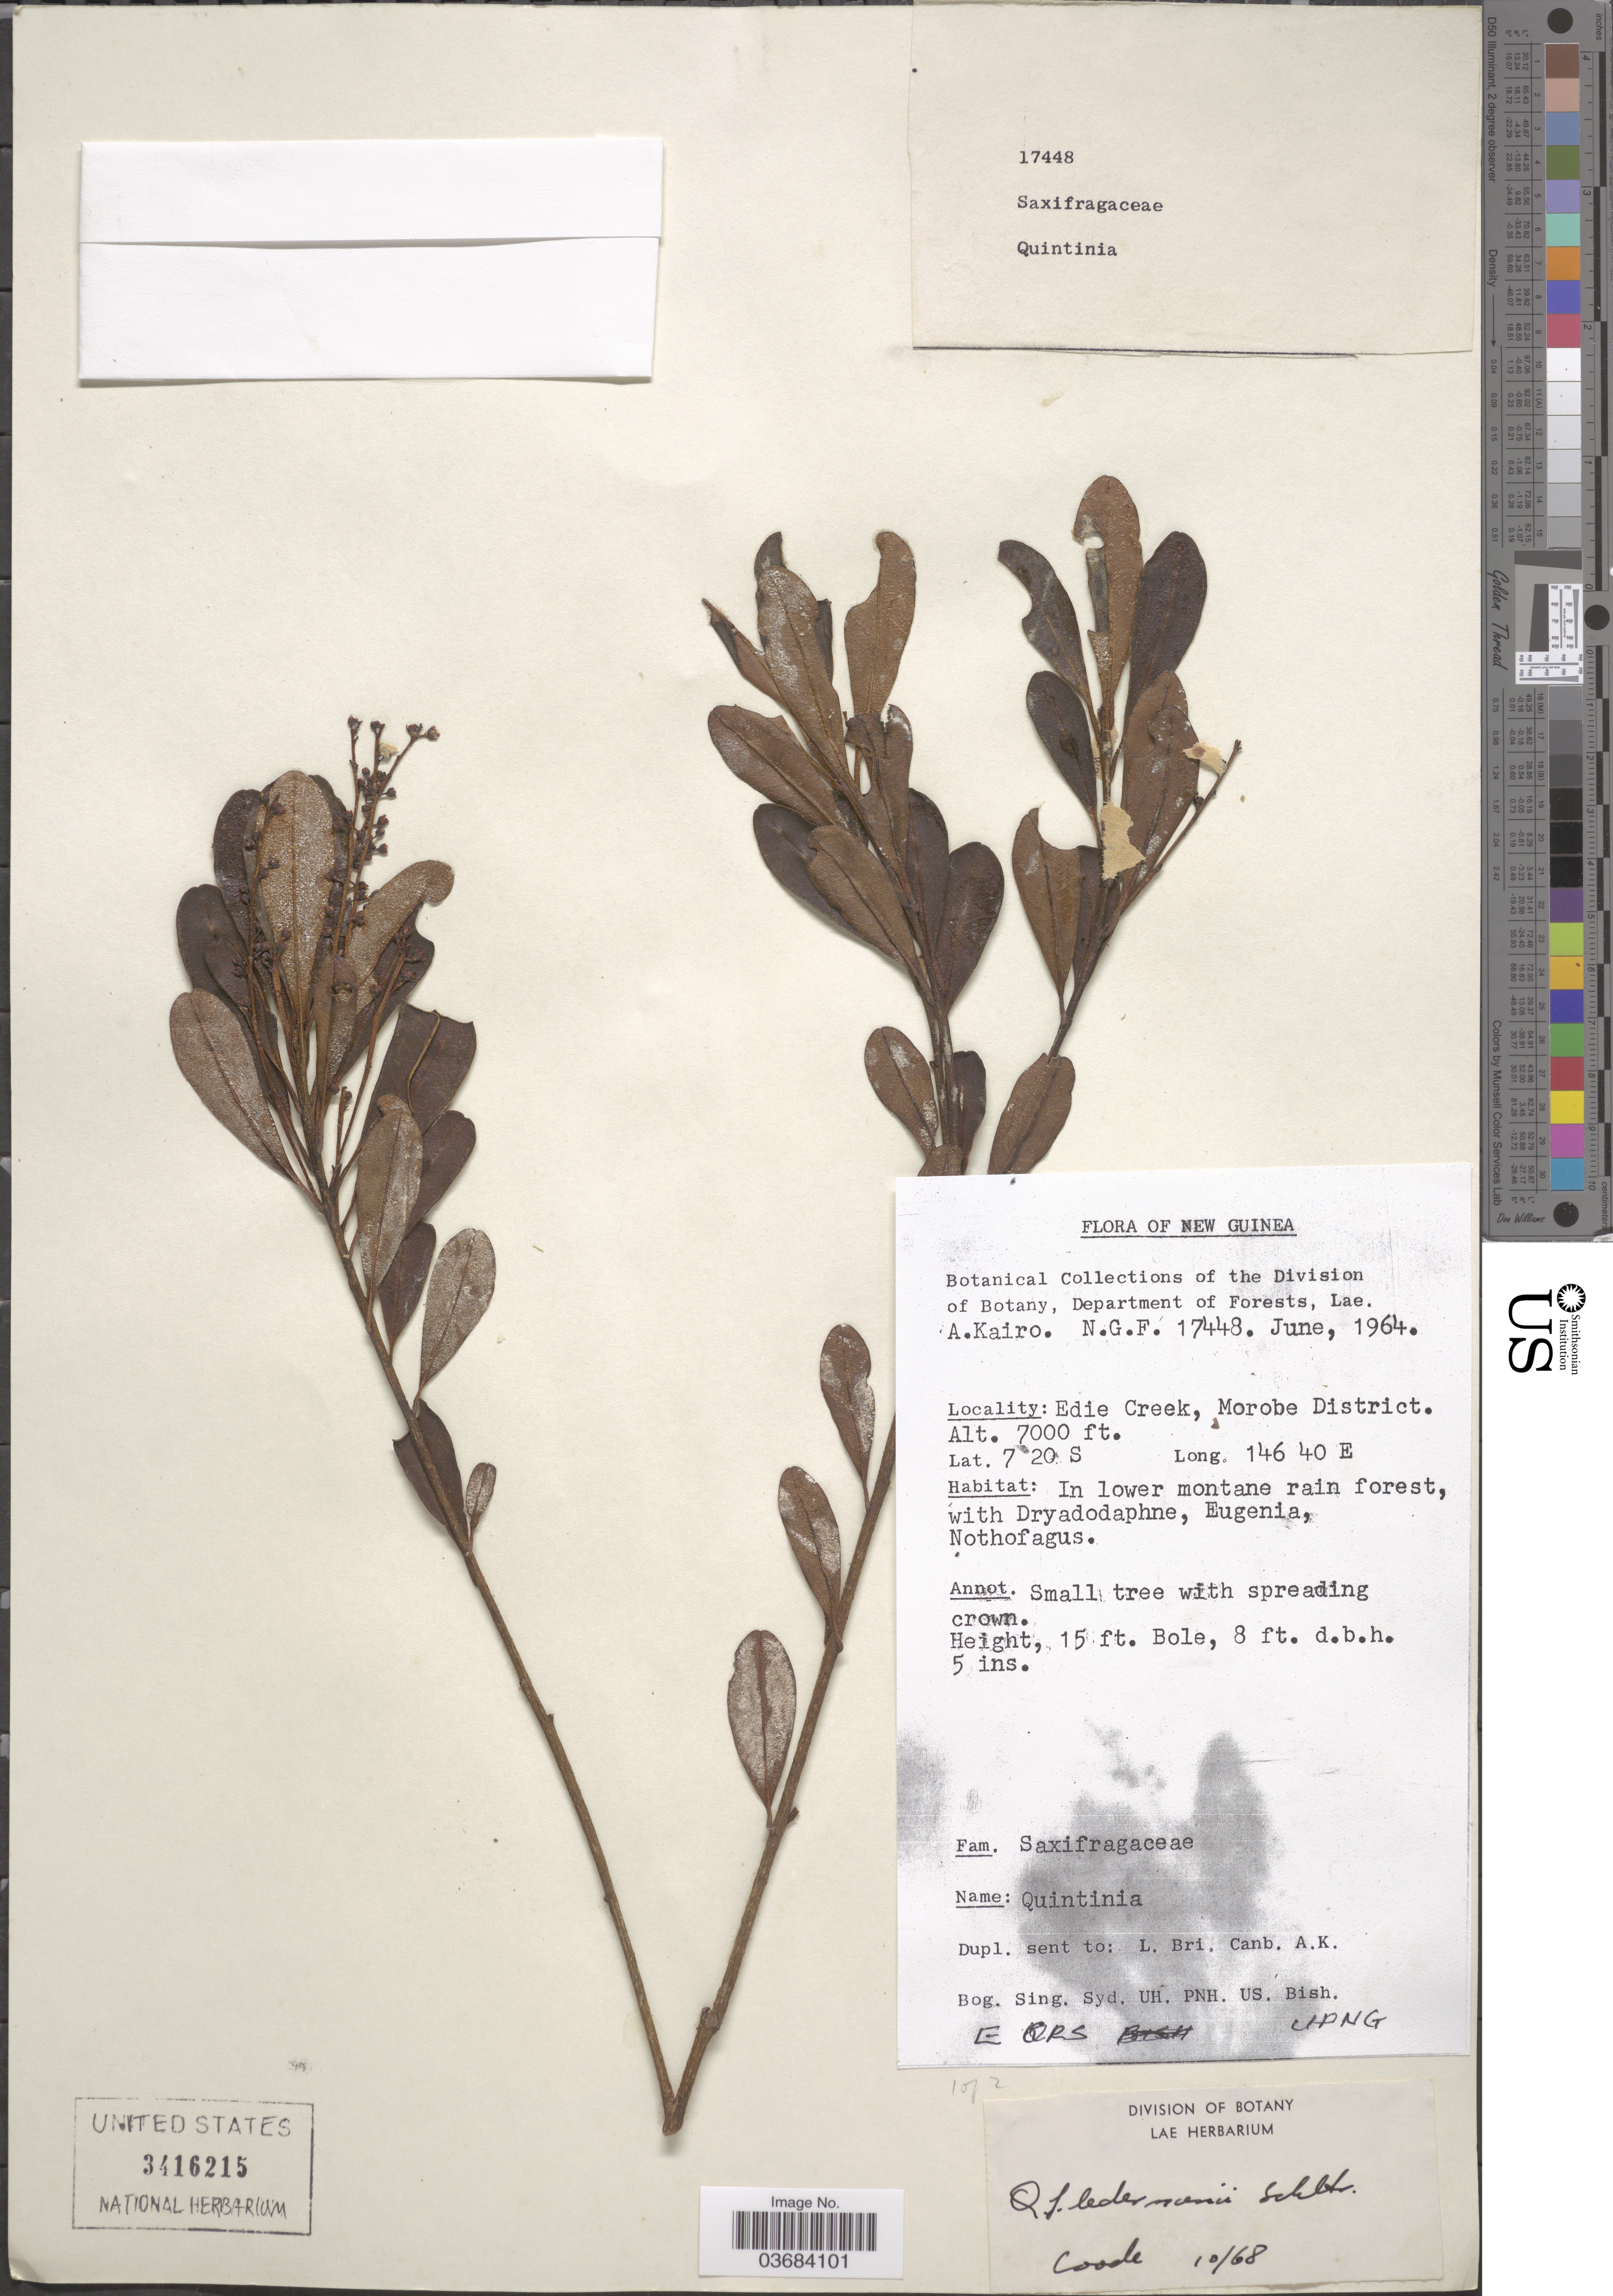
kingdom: Plantae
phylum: Tracheophyta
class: Magnoliopsida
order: Paracryphiales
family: Paracryphiaceae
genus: Quintinia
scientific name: Quintinia ledermannii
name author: Schltr.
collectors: A. Kairo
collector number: N.G.F.17448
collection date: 1964-06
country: Papua New Guinea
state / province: Morobe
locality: New Guinea. Edie Creek, Morobe District.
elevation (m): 2134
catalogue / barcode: US 3416215